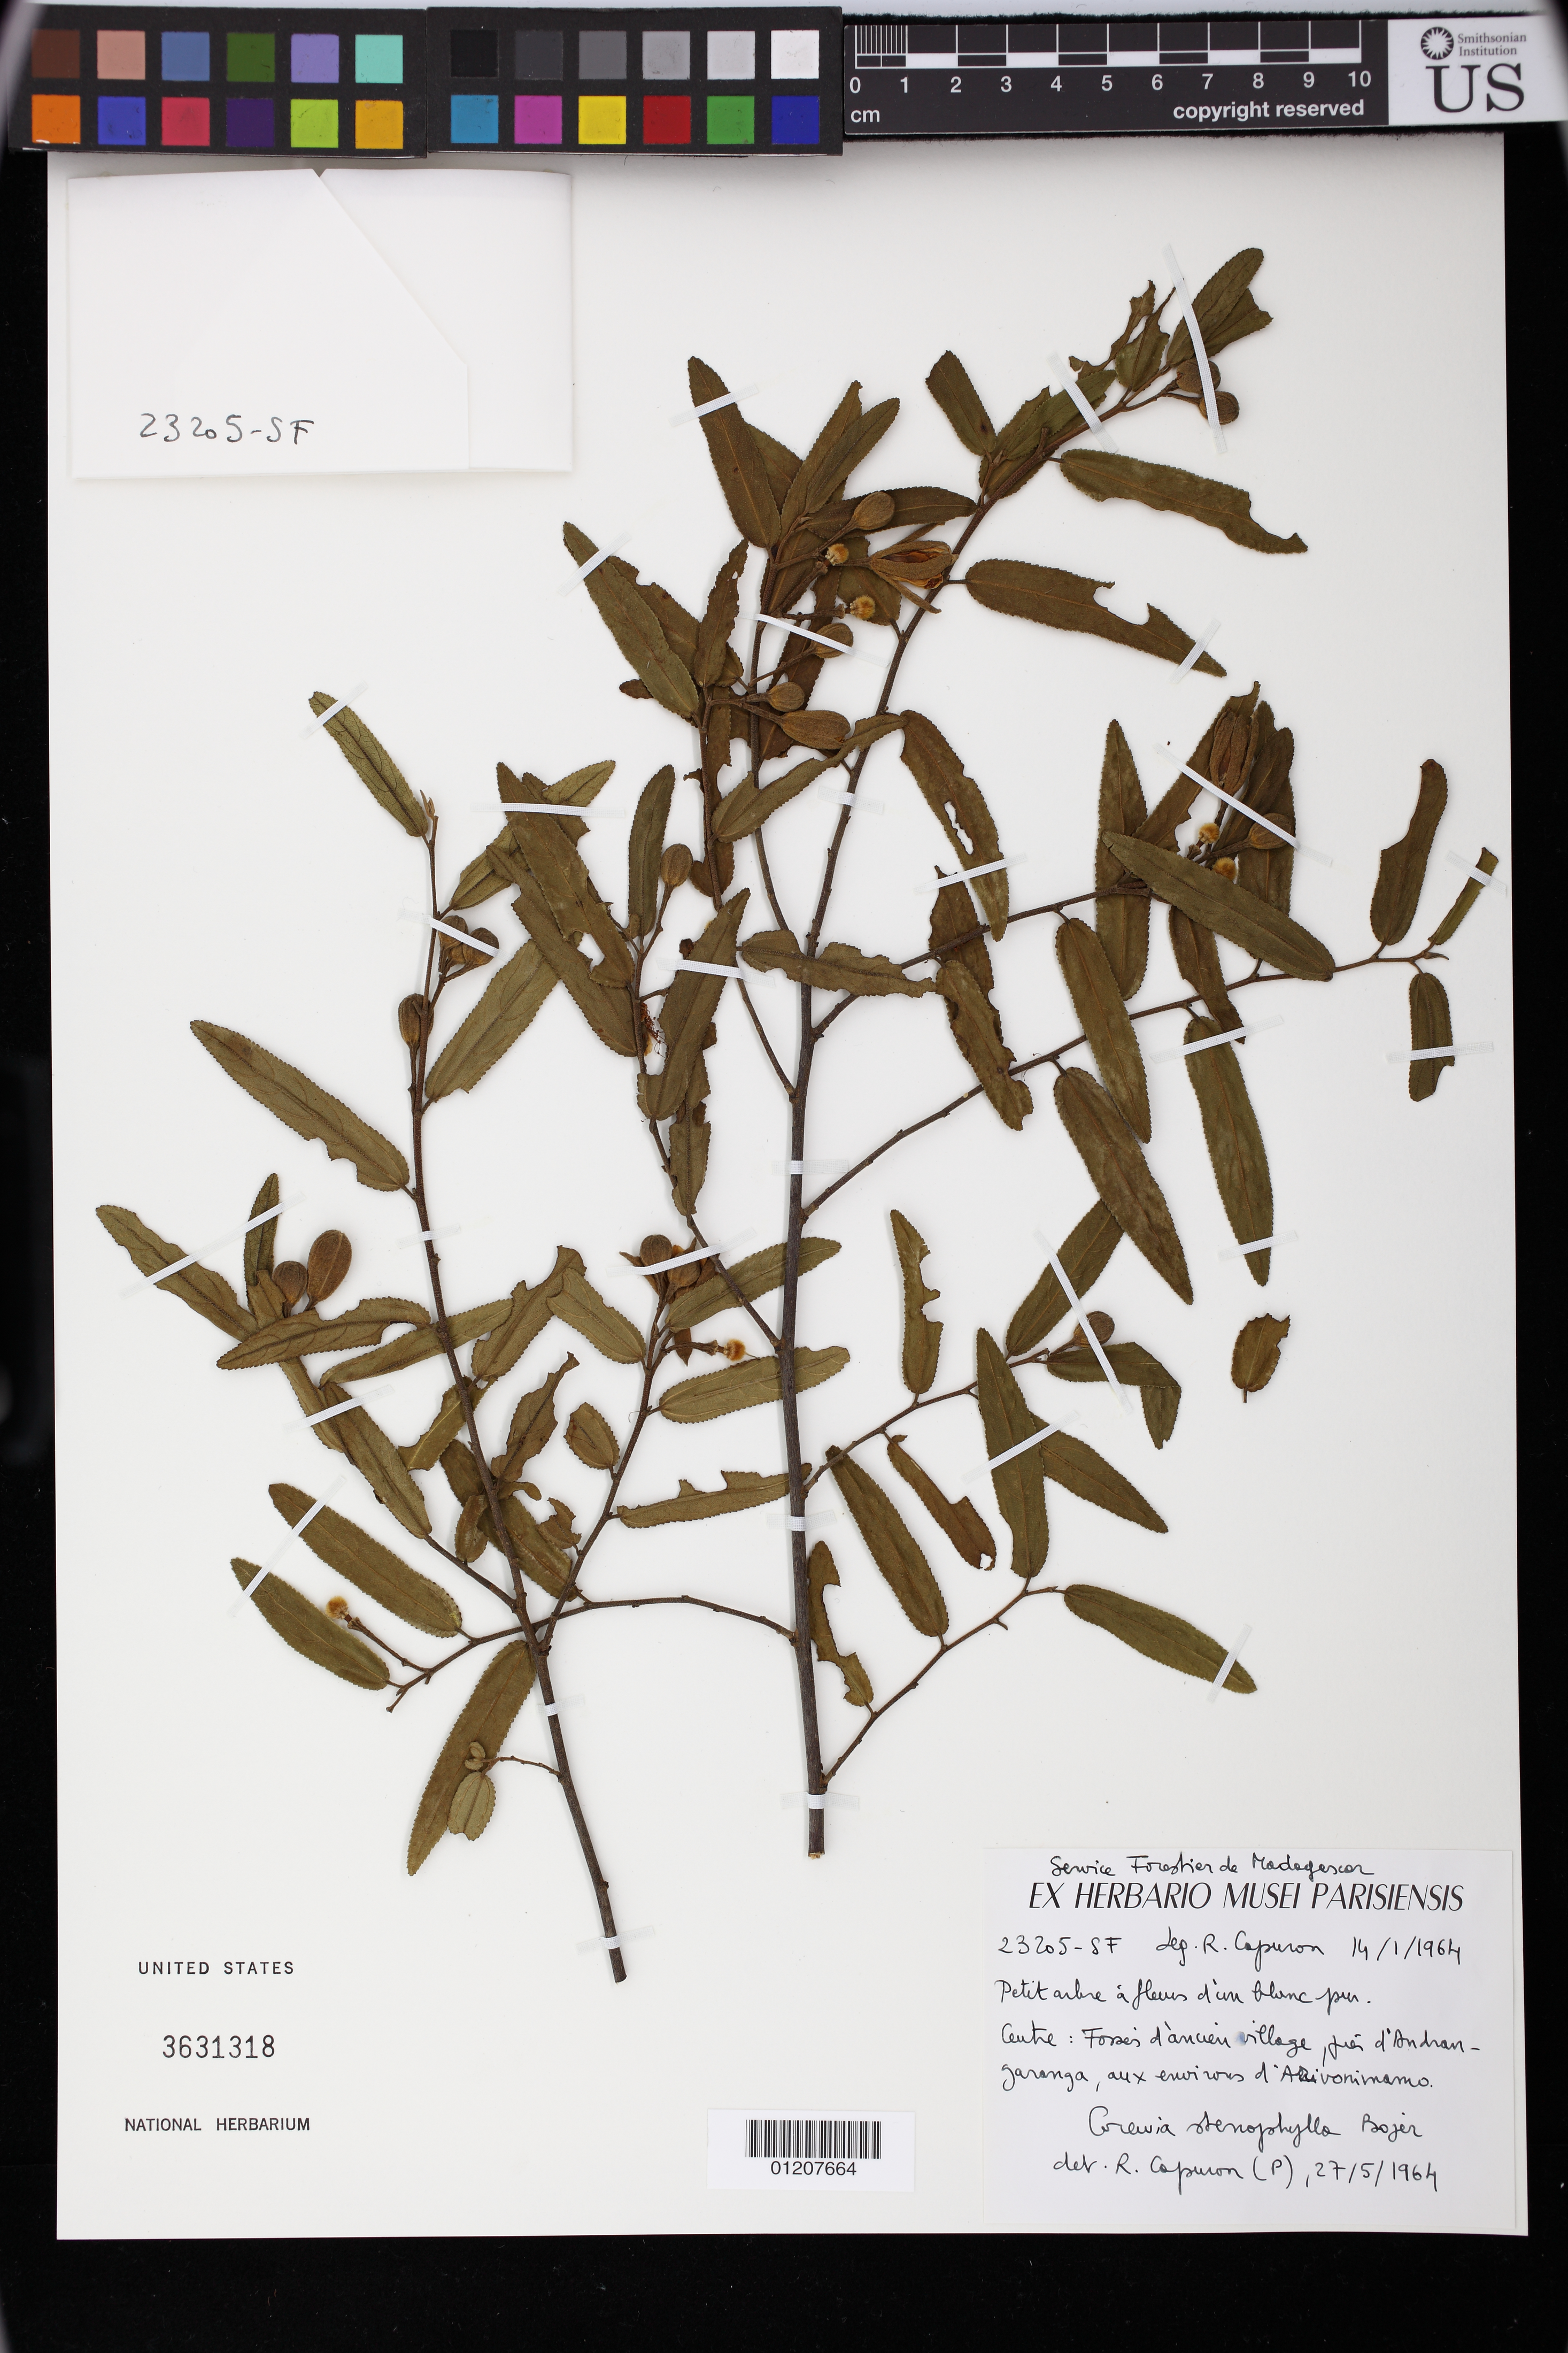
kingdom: Plantae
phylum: Tracheophyta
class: Magnoliopsida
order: Malvales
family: Malvaceae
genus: Grewia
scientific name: Grewia stenophylla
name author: Bojer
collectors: R. P. Capuron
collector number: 23205-SF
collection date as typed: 14 Jan 1964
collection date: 1964-01-14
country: Madagascar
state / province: Itasy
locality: Centre: Fopes d'ancient village jier d'Andrangaranga, aux environs d'Arivonimamo.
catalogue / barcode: US 3631318